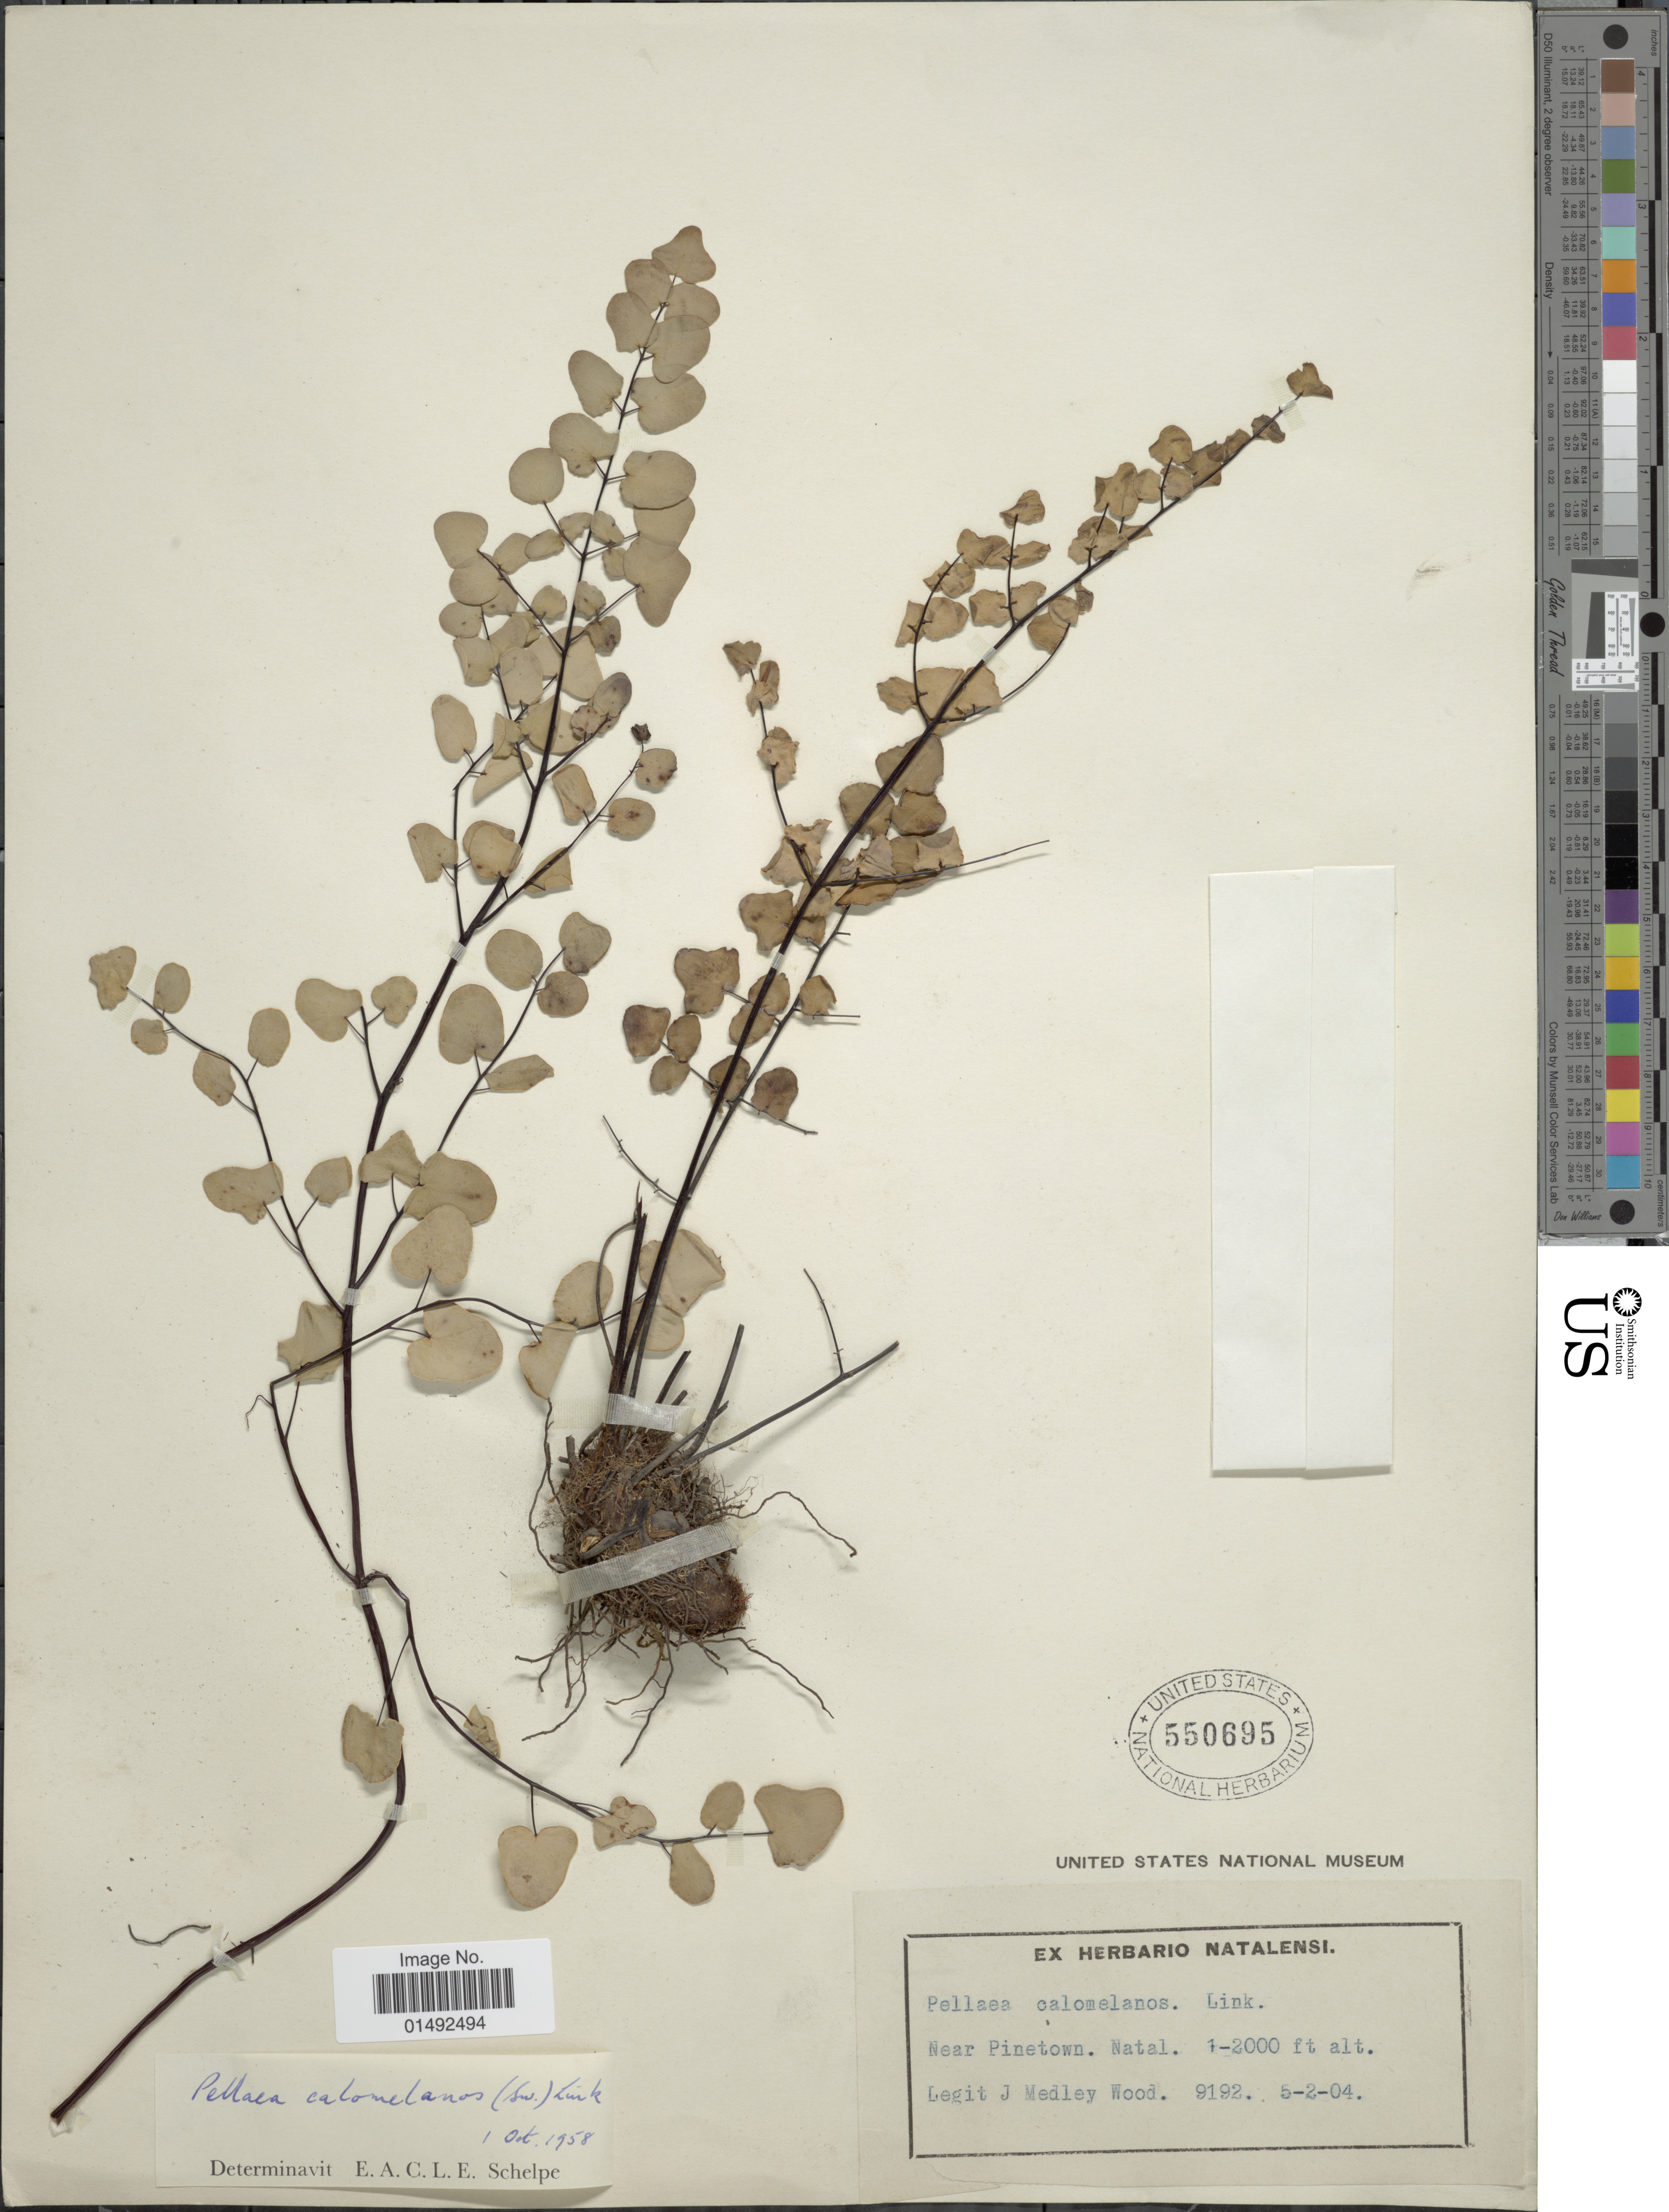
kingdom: Plantae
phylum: Tracheophyta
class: Polypodiopsida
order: Polypodiales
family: Pteridaceae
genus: Pellaea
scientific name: Pellaea calomelanos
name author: (Sw.) Link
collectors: J. M. Wood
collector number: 9192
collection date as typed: Transcribed d/m/y: 5/2/4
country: South Africa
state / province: KwaZulu-Natal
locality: Near Pinetown, Natal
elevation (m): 305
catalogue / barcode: US 550695